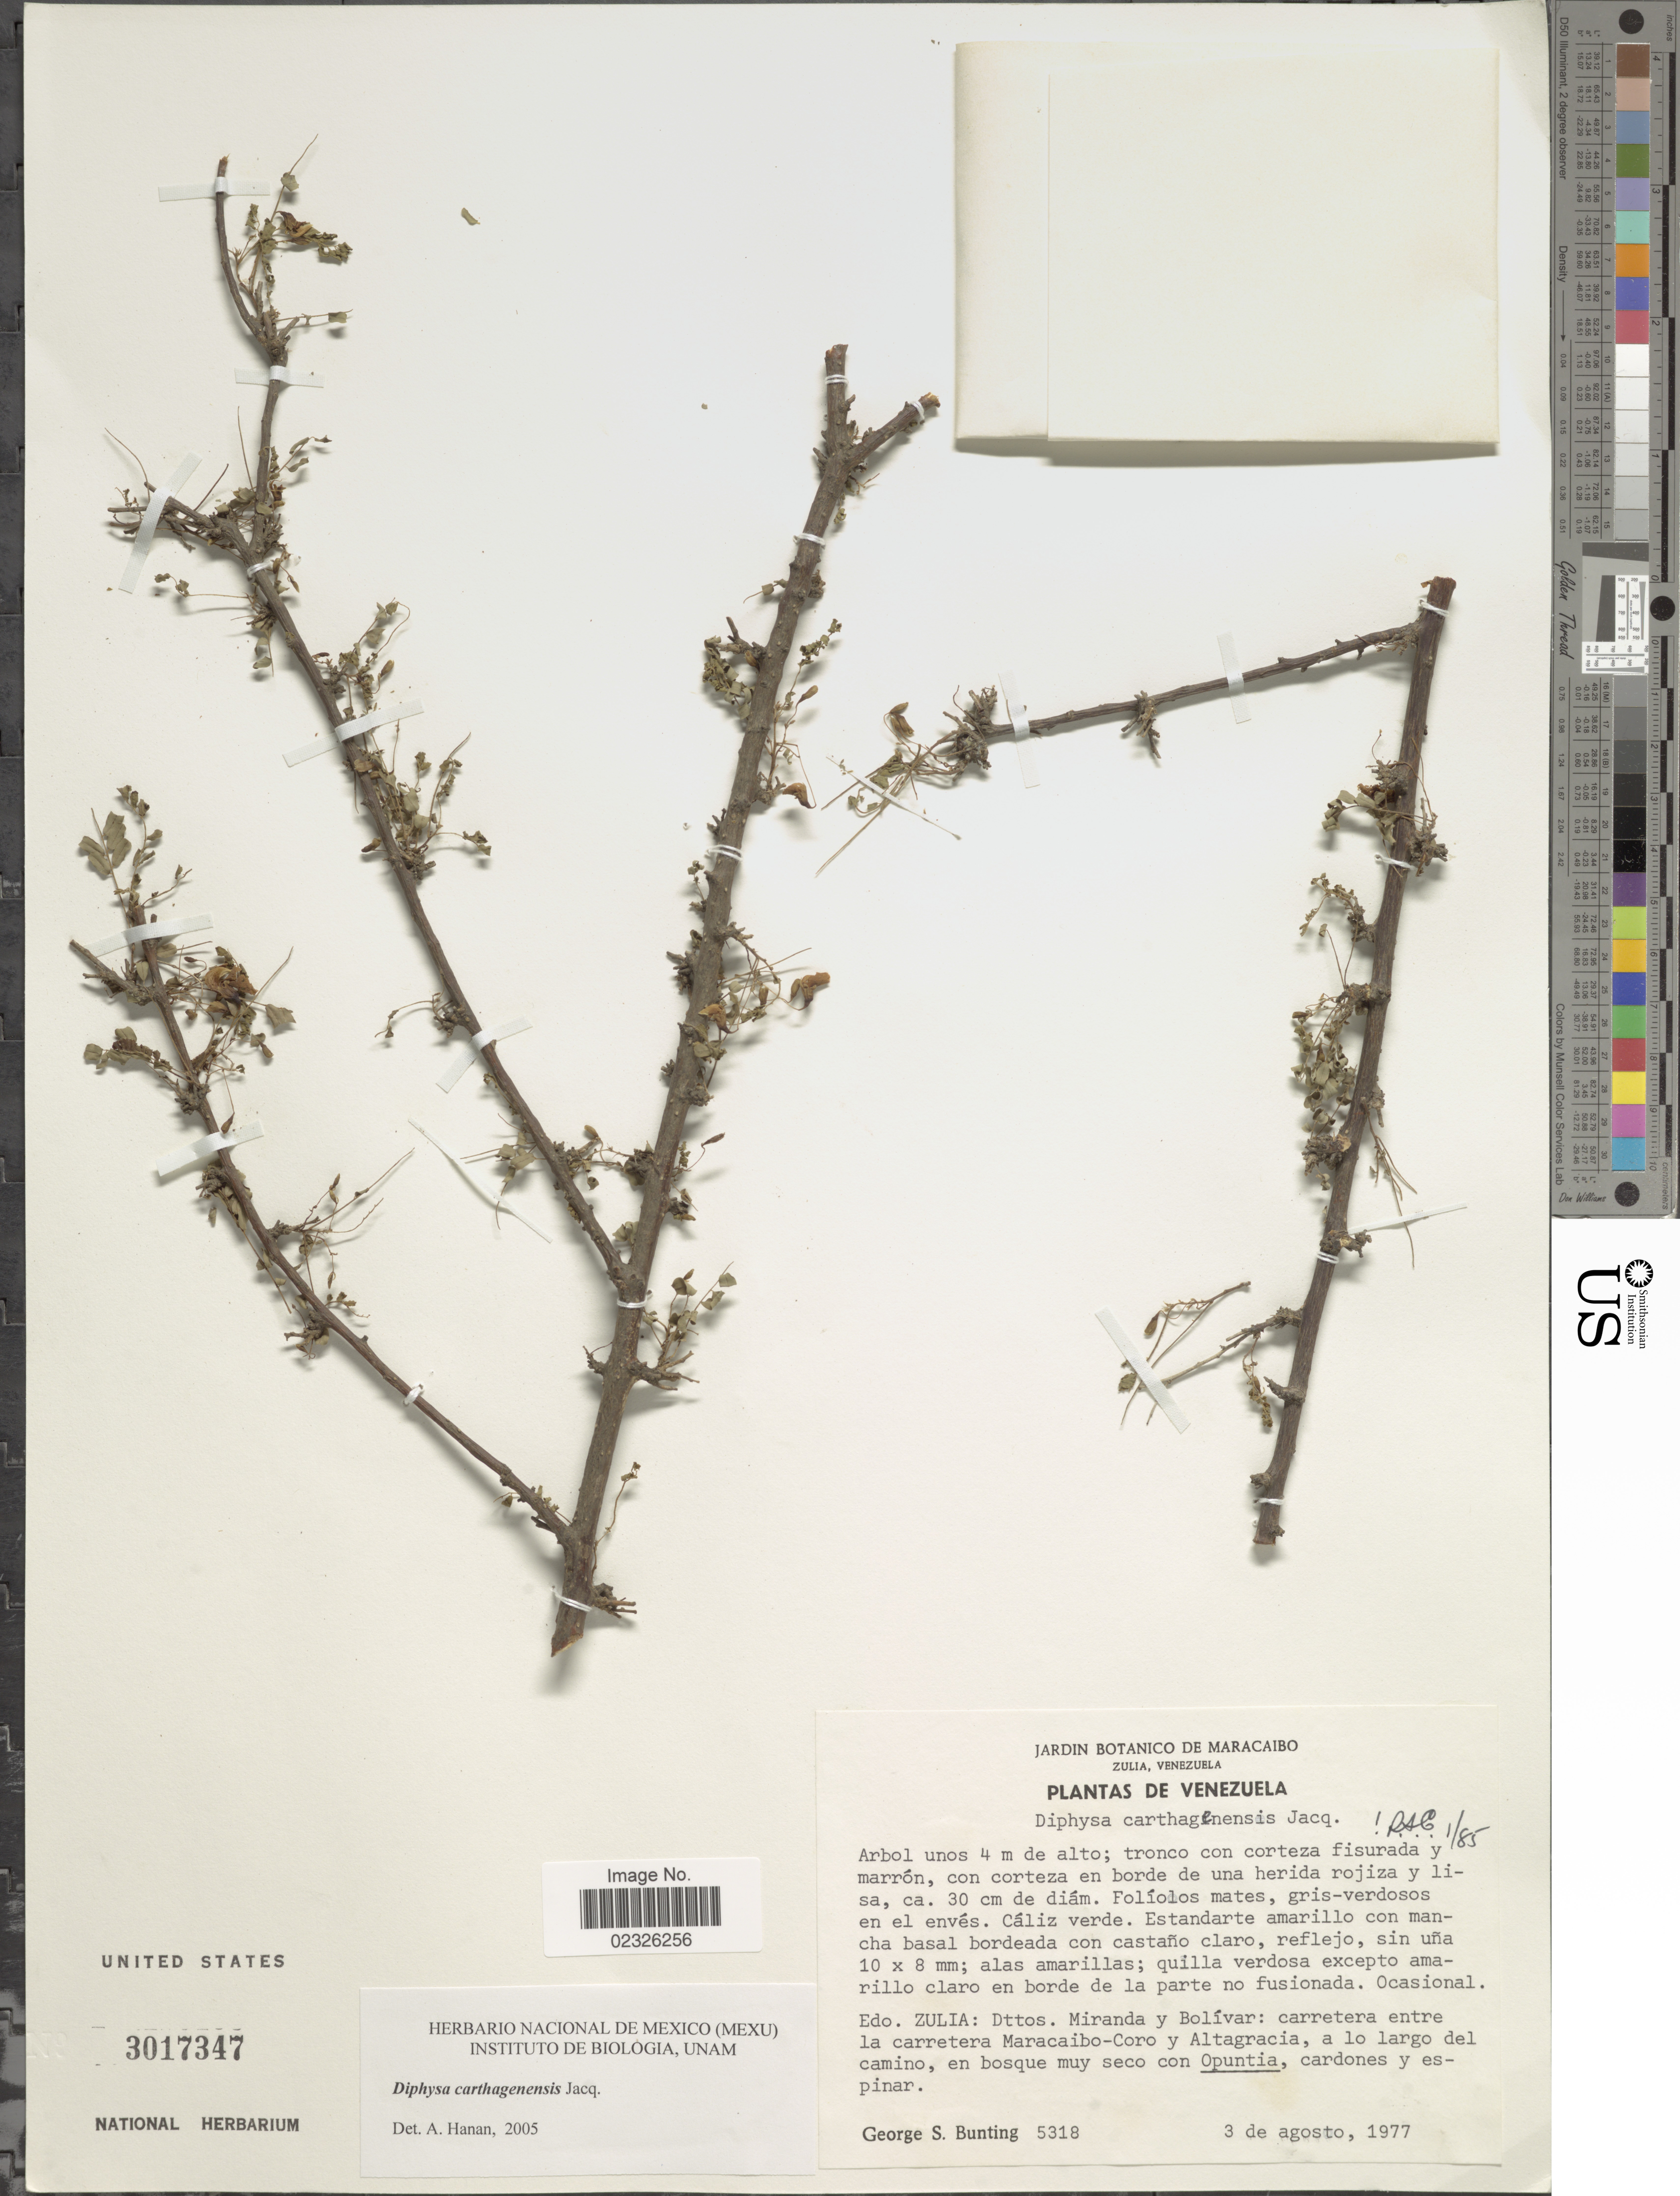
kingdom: Plantae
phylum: Tracheophyta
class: Magnoliopsida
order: Fabales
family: Fabaceae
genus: Diphysa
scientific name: Diphysa carthagenensis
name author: Jacq.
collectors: G. S. Bunting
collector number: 5318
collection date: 1977-08-03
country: Venezuela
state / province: Zulia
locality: Edo. Zulia: Dttos. Miranda y Bolivar: carretera entre la carretera Maraciabo-Coro y Altagracia, a lo largo del camino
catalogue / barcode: US 3017347